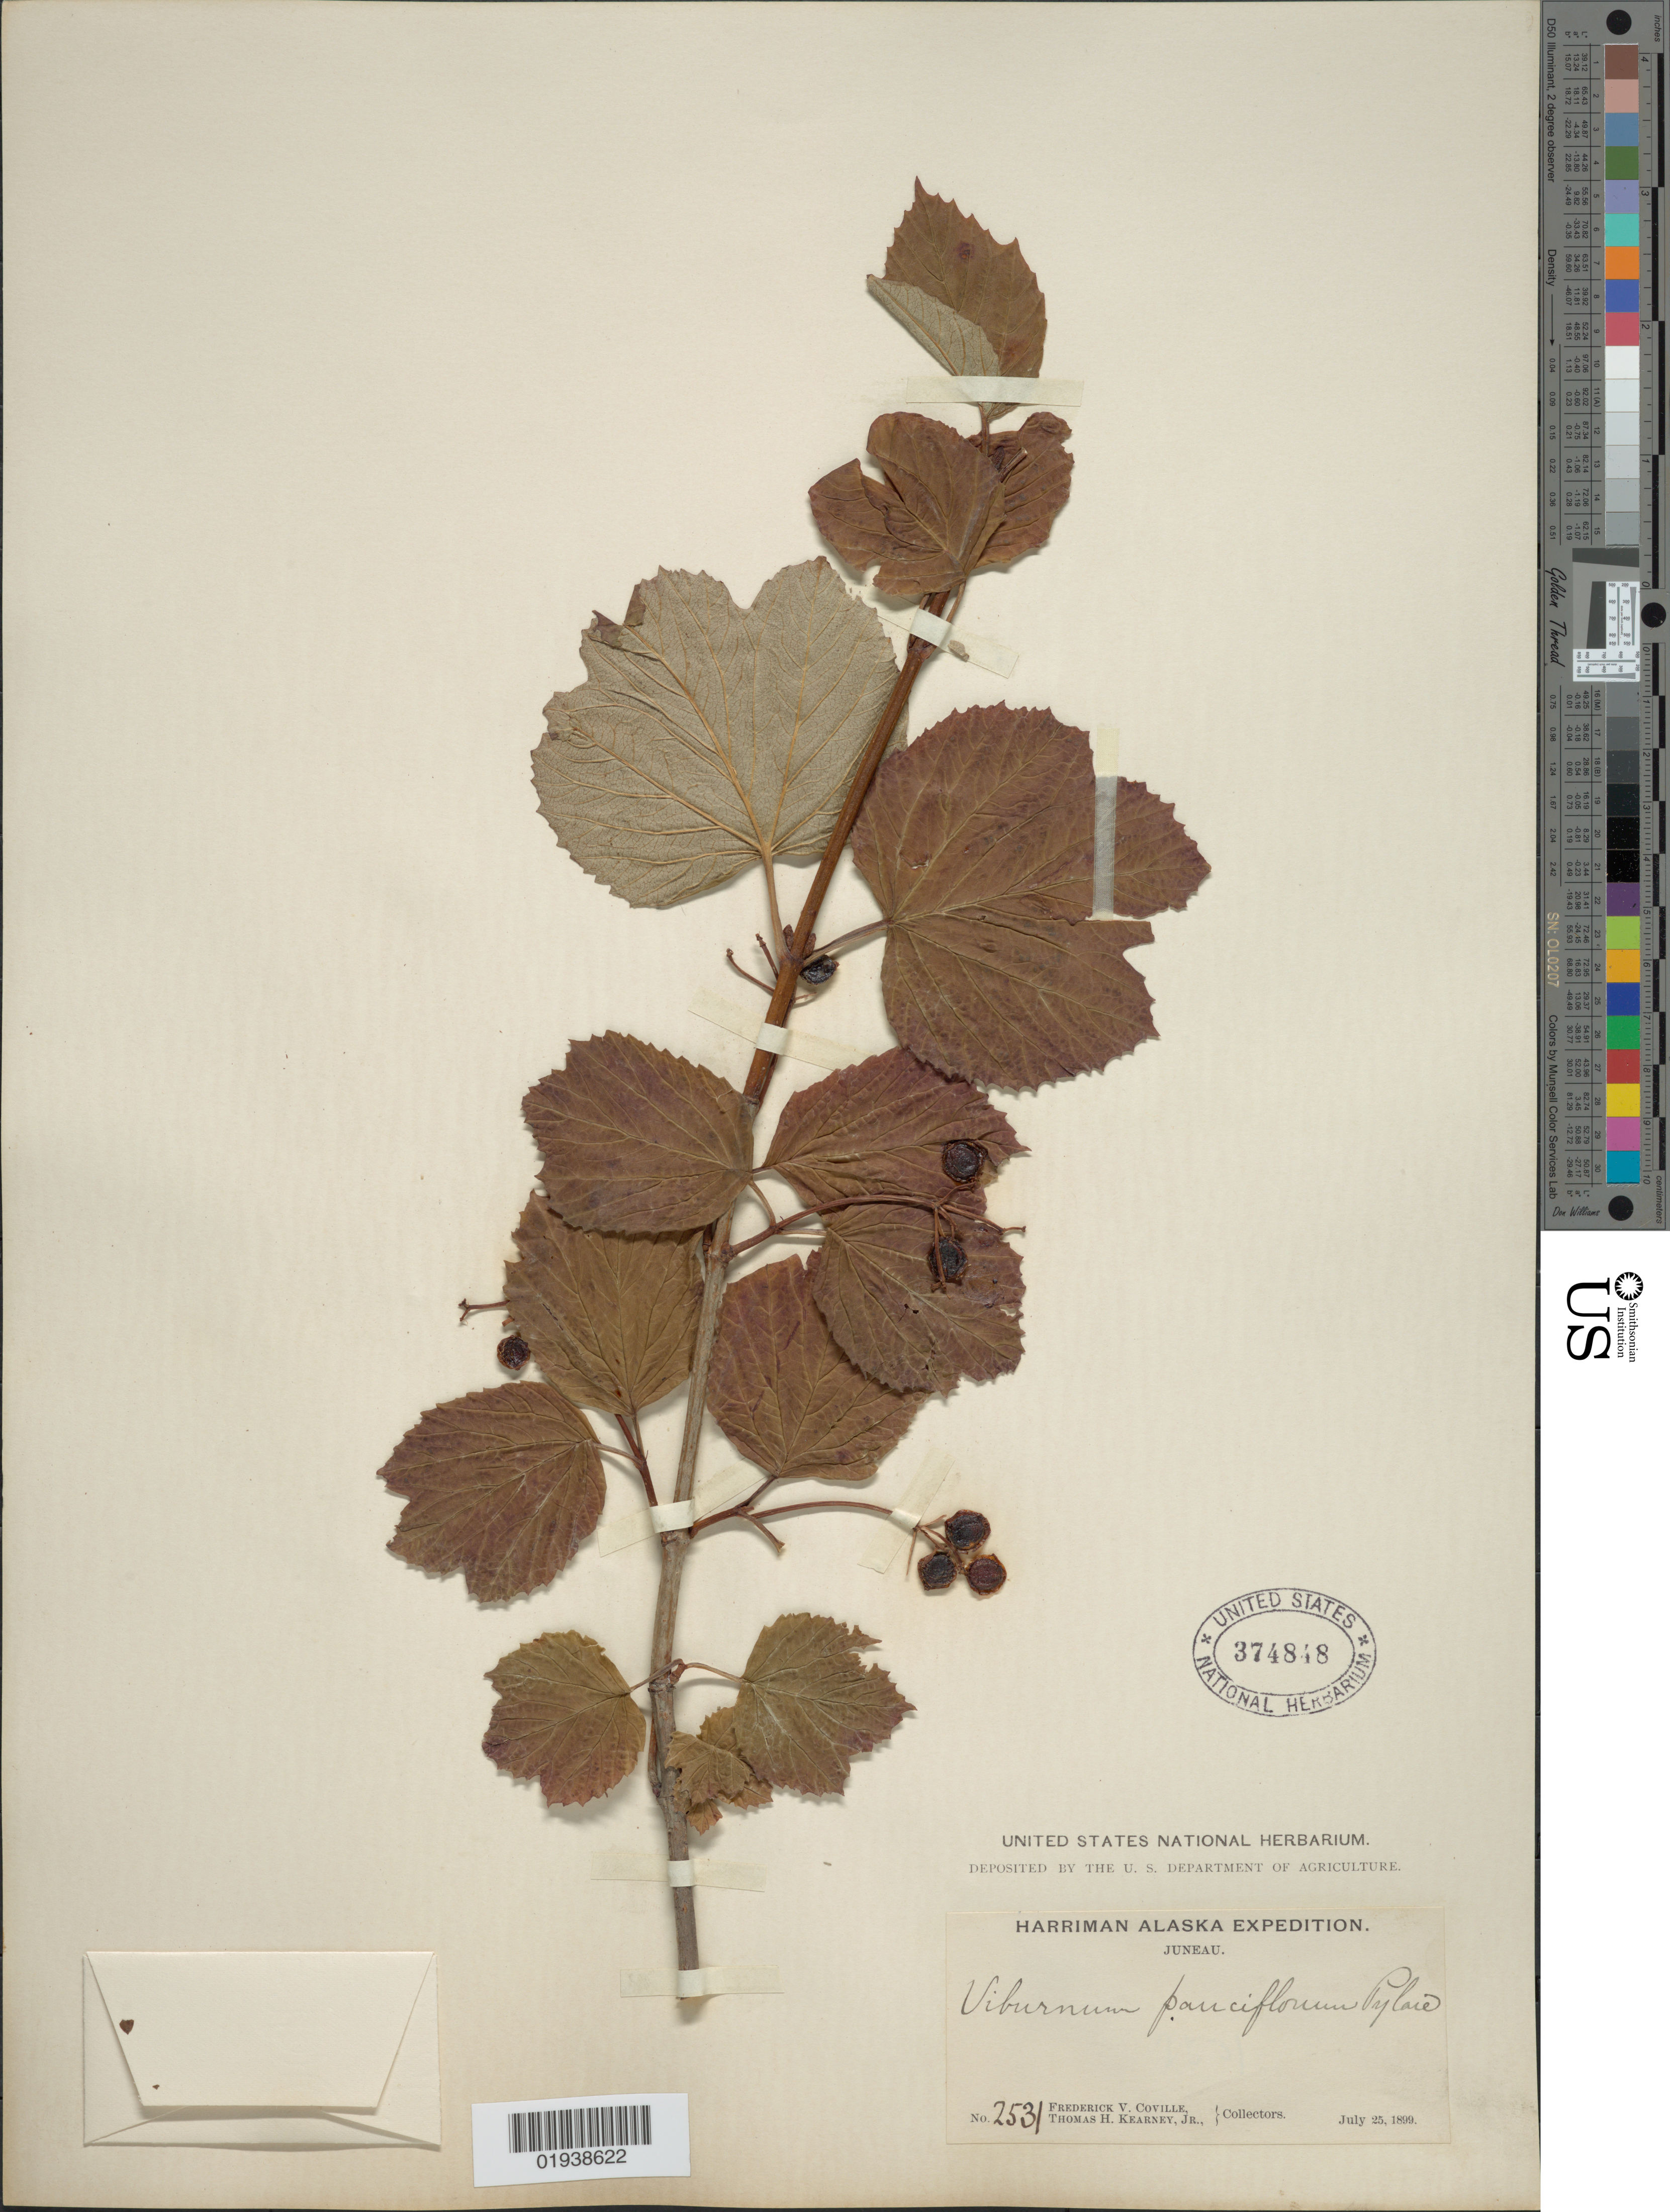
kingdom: Plantae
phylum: Tracheophyta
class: Magnoliopsida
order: Dipsacales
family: Viburnaceae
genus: Viburnum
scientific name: Viburnum edule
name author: (Michx.) Raf.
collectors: F. V. Coville & T. H. Kearney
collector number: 2531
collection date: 1899-07-25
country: United States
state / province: Alaska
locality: Juneau.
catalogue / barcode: US 374848